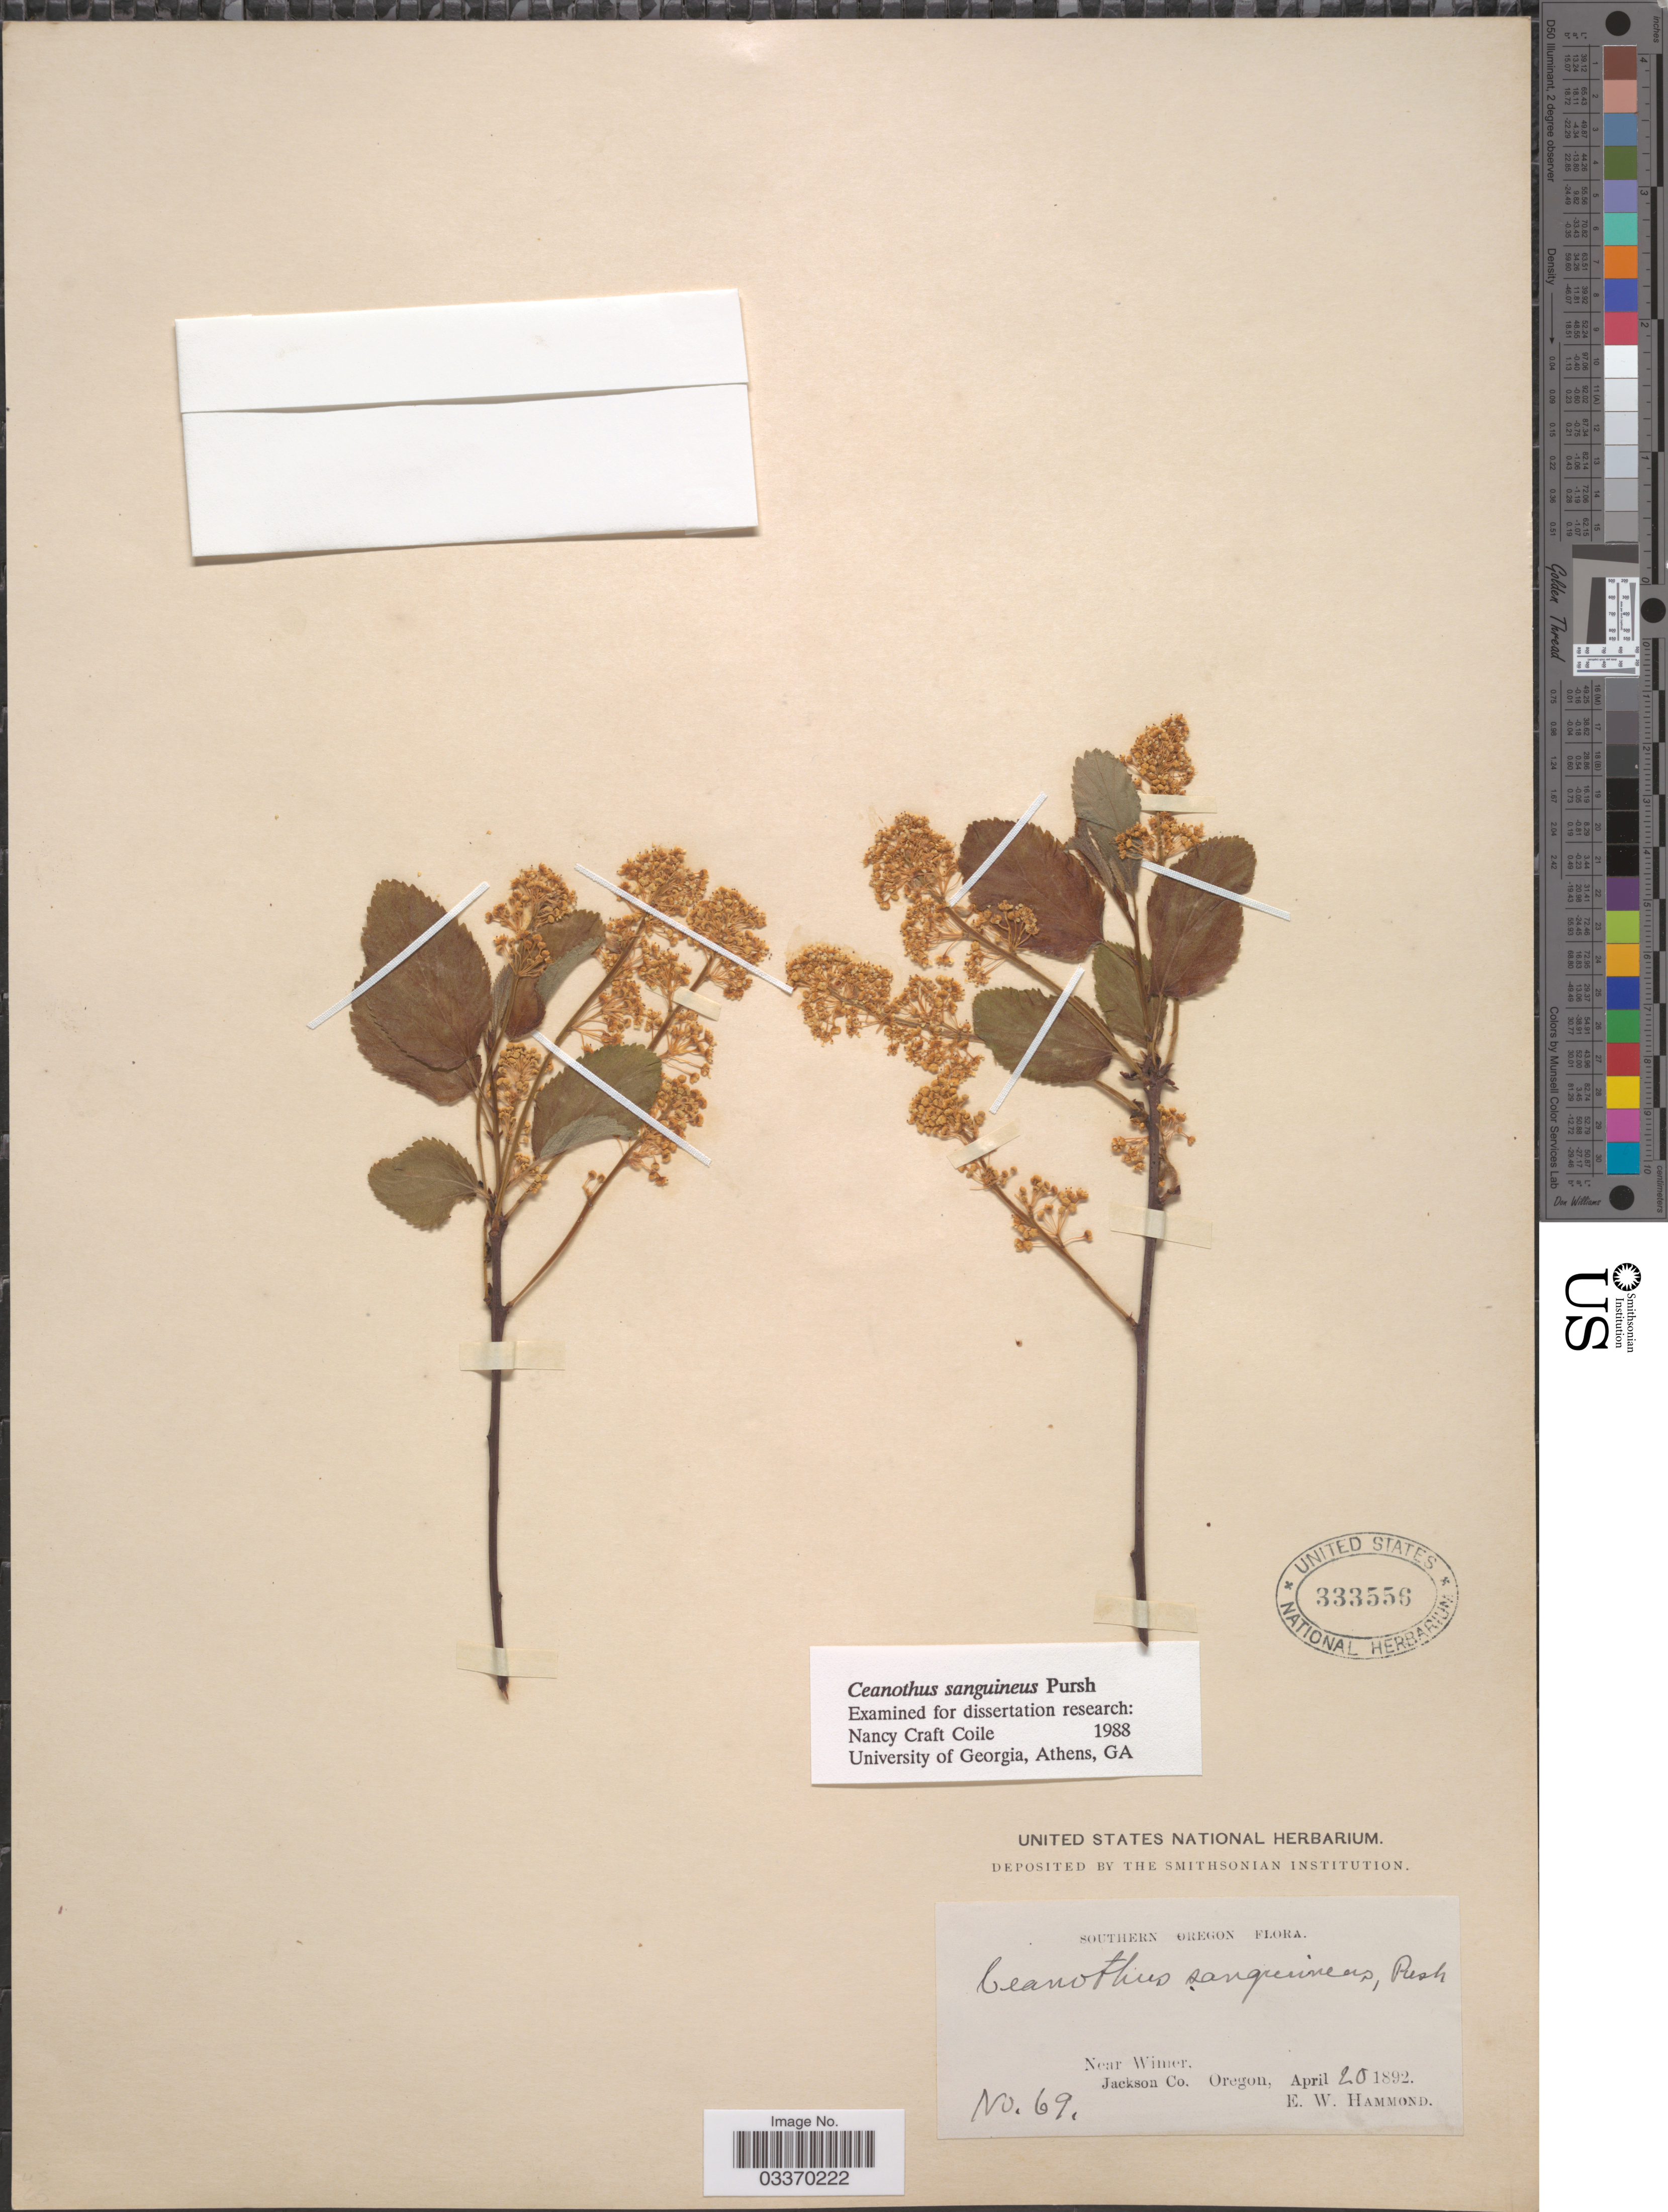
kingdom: Plantae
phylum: Tracheophyta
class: Magnoliopsida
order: Rosales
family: Rhamnaceae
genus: Ceanothus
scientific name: Ceanothus sanguineus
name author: Pursh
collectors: E. Hammond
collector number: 69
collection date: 1892-04-20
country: United States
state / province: Oregon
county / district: Jackson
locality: Southern Oregon, Near Wimer, Jackson Co.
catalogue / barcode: US 333556